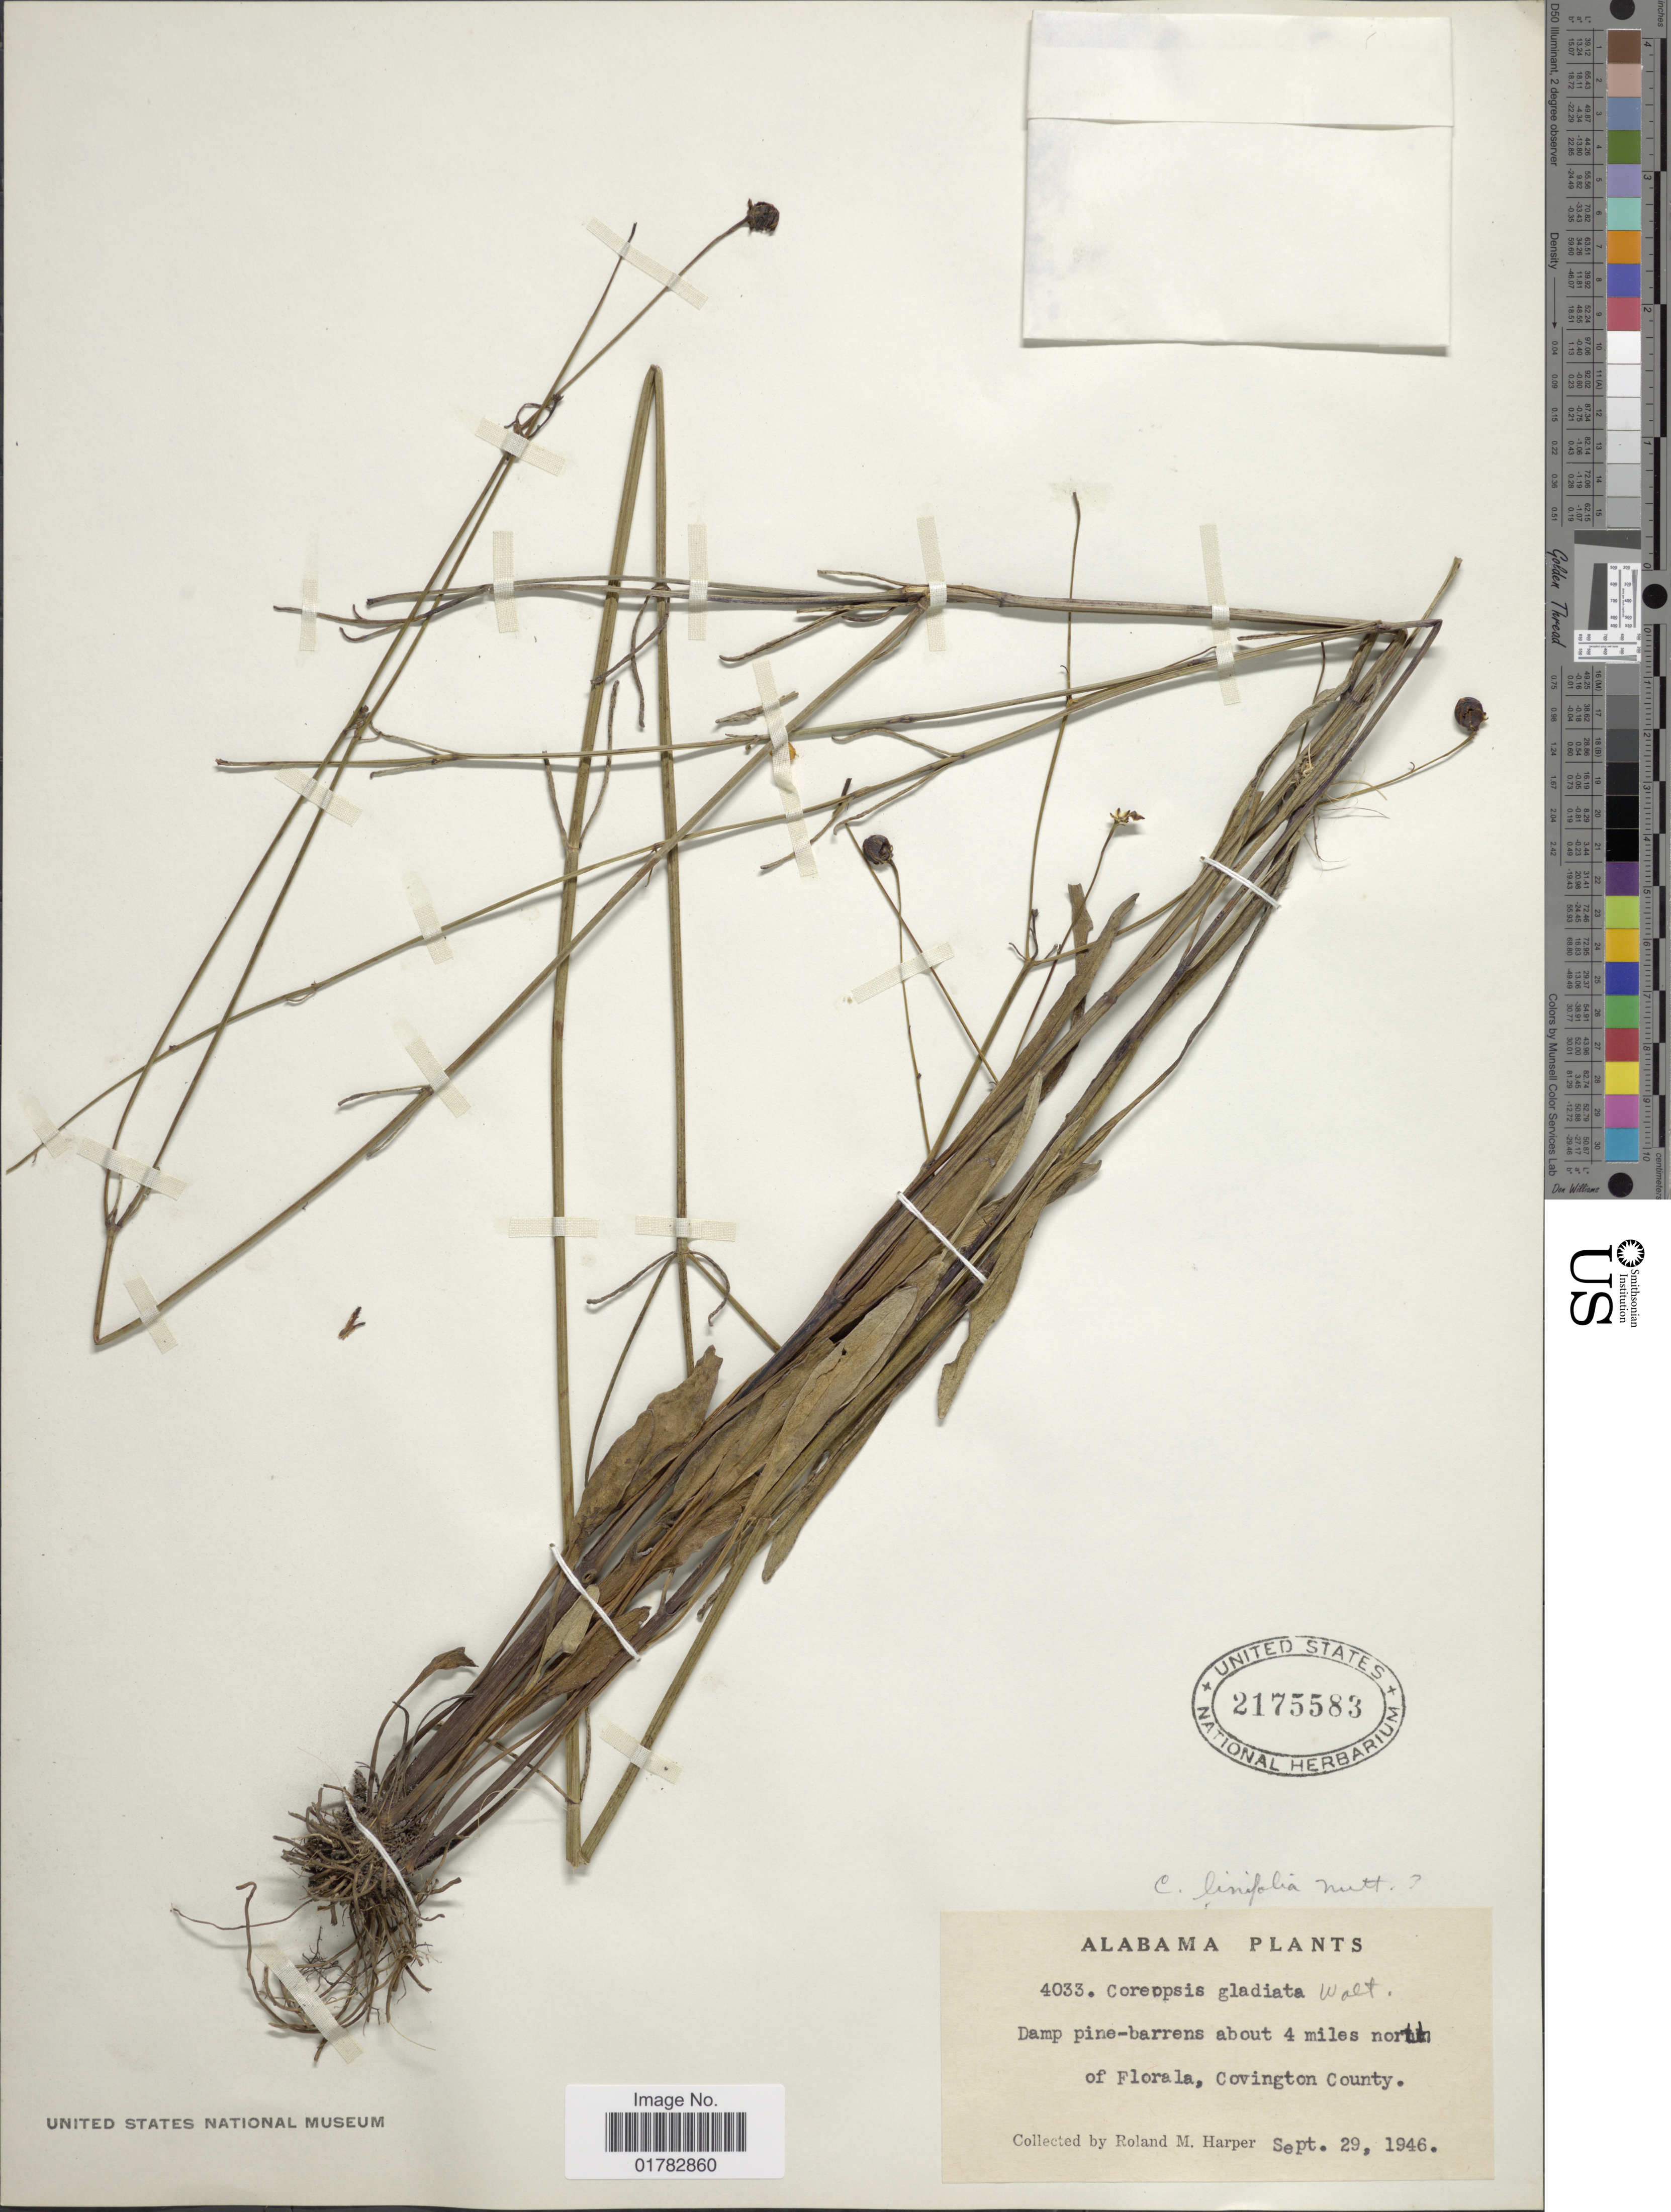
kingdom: Plantae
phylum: Tracheophyta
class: Magnoliopsida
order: Asterales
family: Asteraceae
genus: Coreopsis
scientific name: Coreopsis linifolia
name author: Nutt.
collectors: R. M. Harper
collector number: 4033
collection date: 1946-09-29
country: United States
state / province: Alabama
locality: Damp pine-barrens about 4 miles north of Florala, Covington County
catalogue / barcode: US 2175583